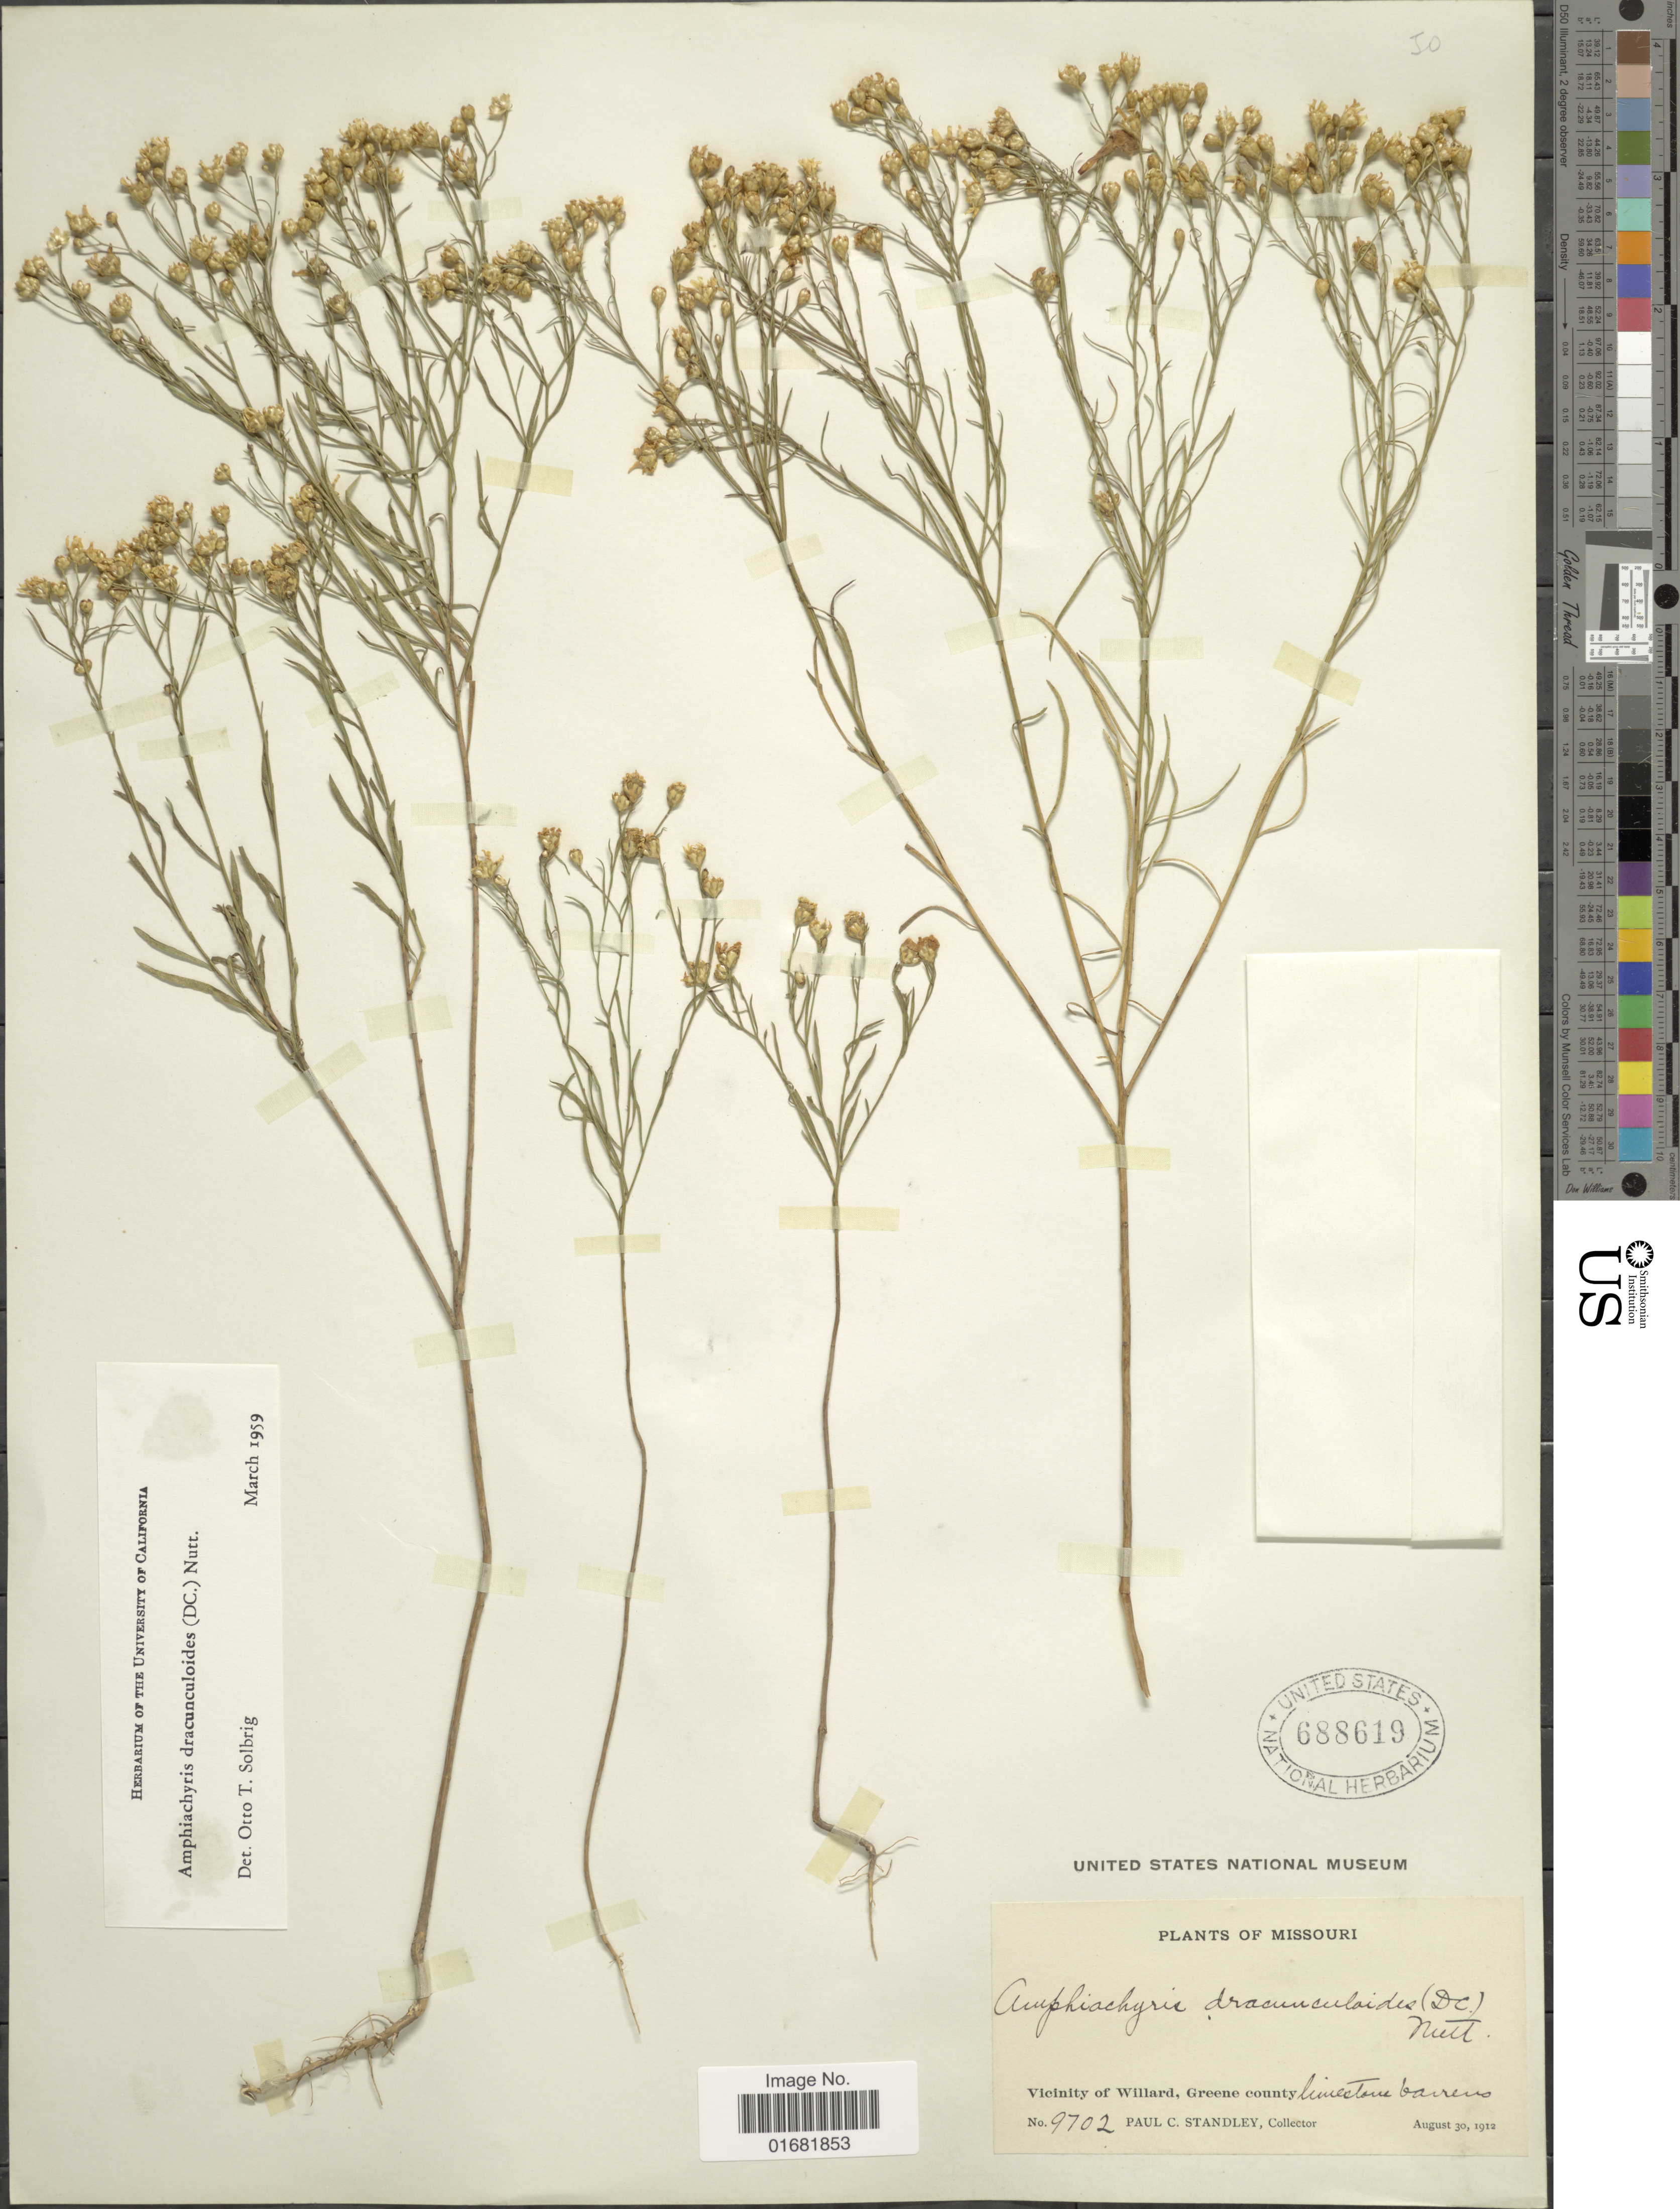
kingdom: Plantae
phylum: Tracheophyta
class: Magnoliopsida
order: Asterales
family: Asteraceae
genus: Amphiachyris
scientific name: Amphiachyris dracunculoides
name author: (DC.) Nutt.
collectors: P. C. Standley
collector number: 9702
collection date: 1912-08-30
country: United States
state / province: Missouri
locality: Vicinity of Willard, Greene County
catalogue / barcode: US 688619